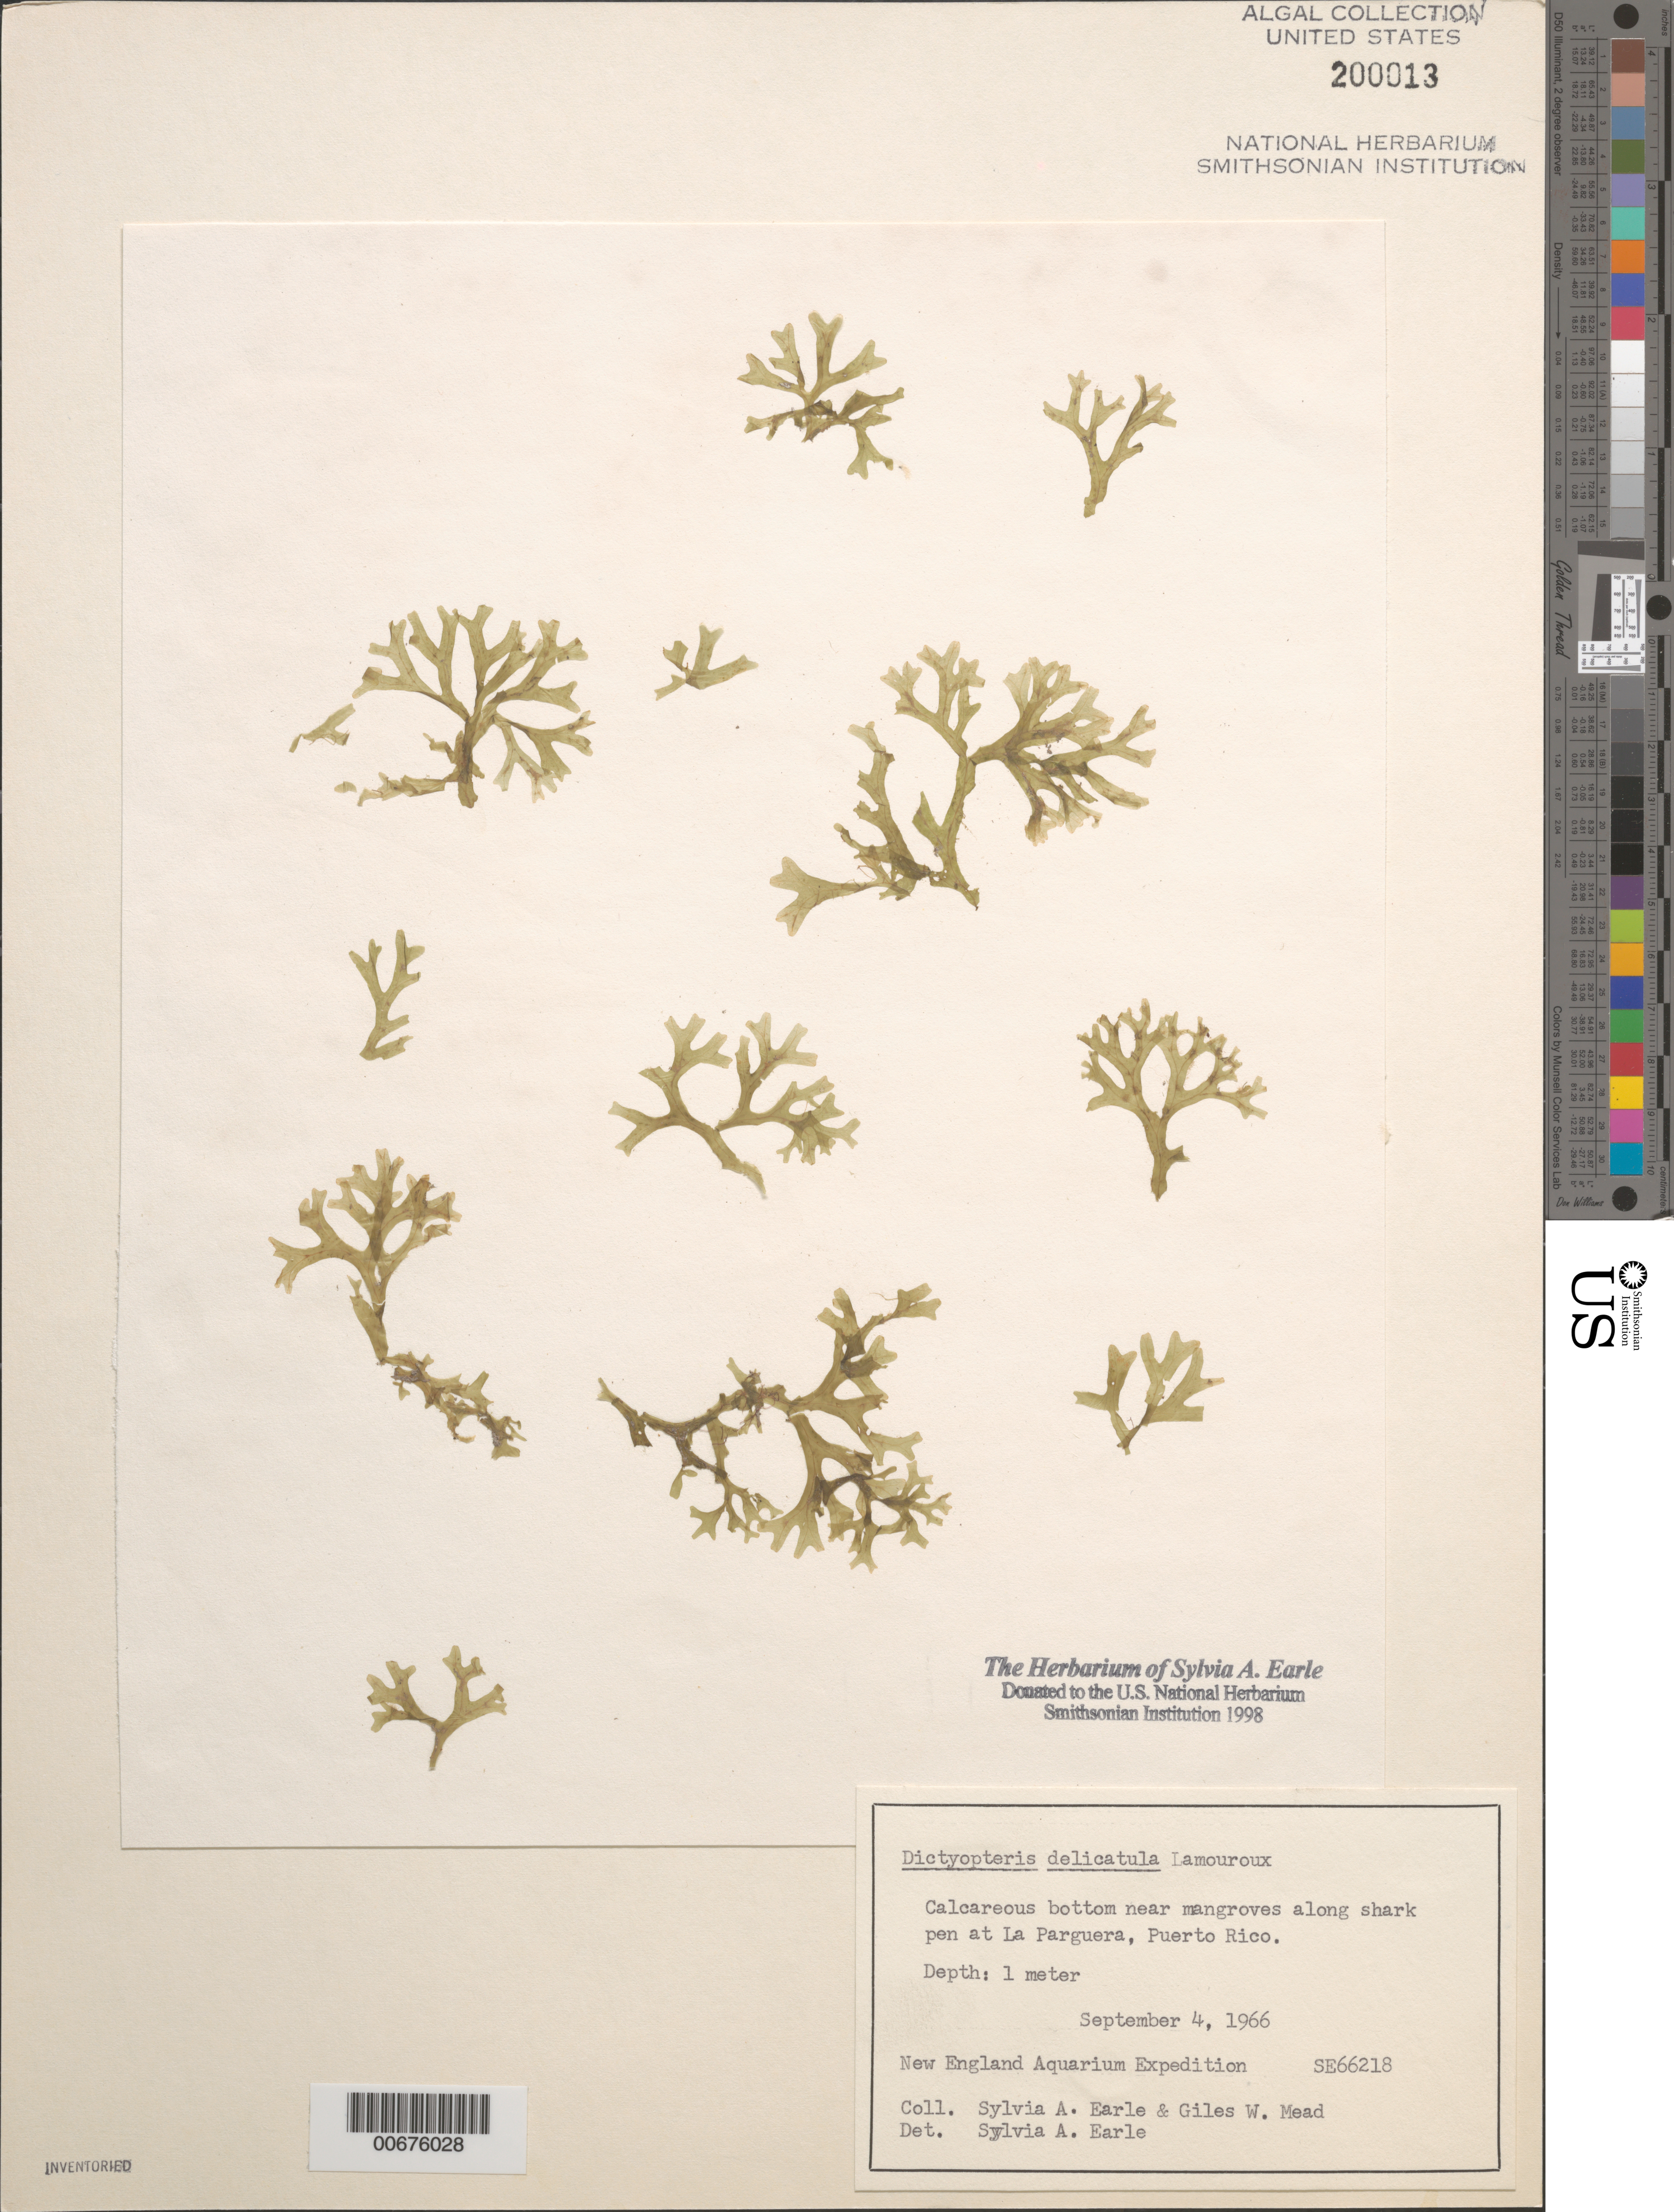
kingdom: Chromista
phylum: Ochrophyta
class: Phaeophyceae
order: Dictyotales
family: Dictyotaceae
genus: Dictyopteris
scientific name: Dictyopteris delicatula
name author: J.V.Lamouroux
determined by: Earle, S. A.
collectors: S. A. Earle & G. W. Mead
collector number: SE 66218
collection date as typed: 04 Sep 1966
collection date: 1966-09-04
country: Puerto Rico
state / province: Lajas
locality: La Parguera, Shark Pens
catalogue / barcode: US 200013